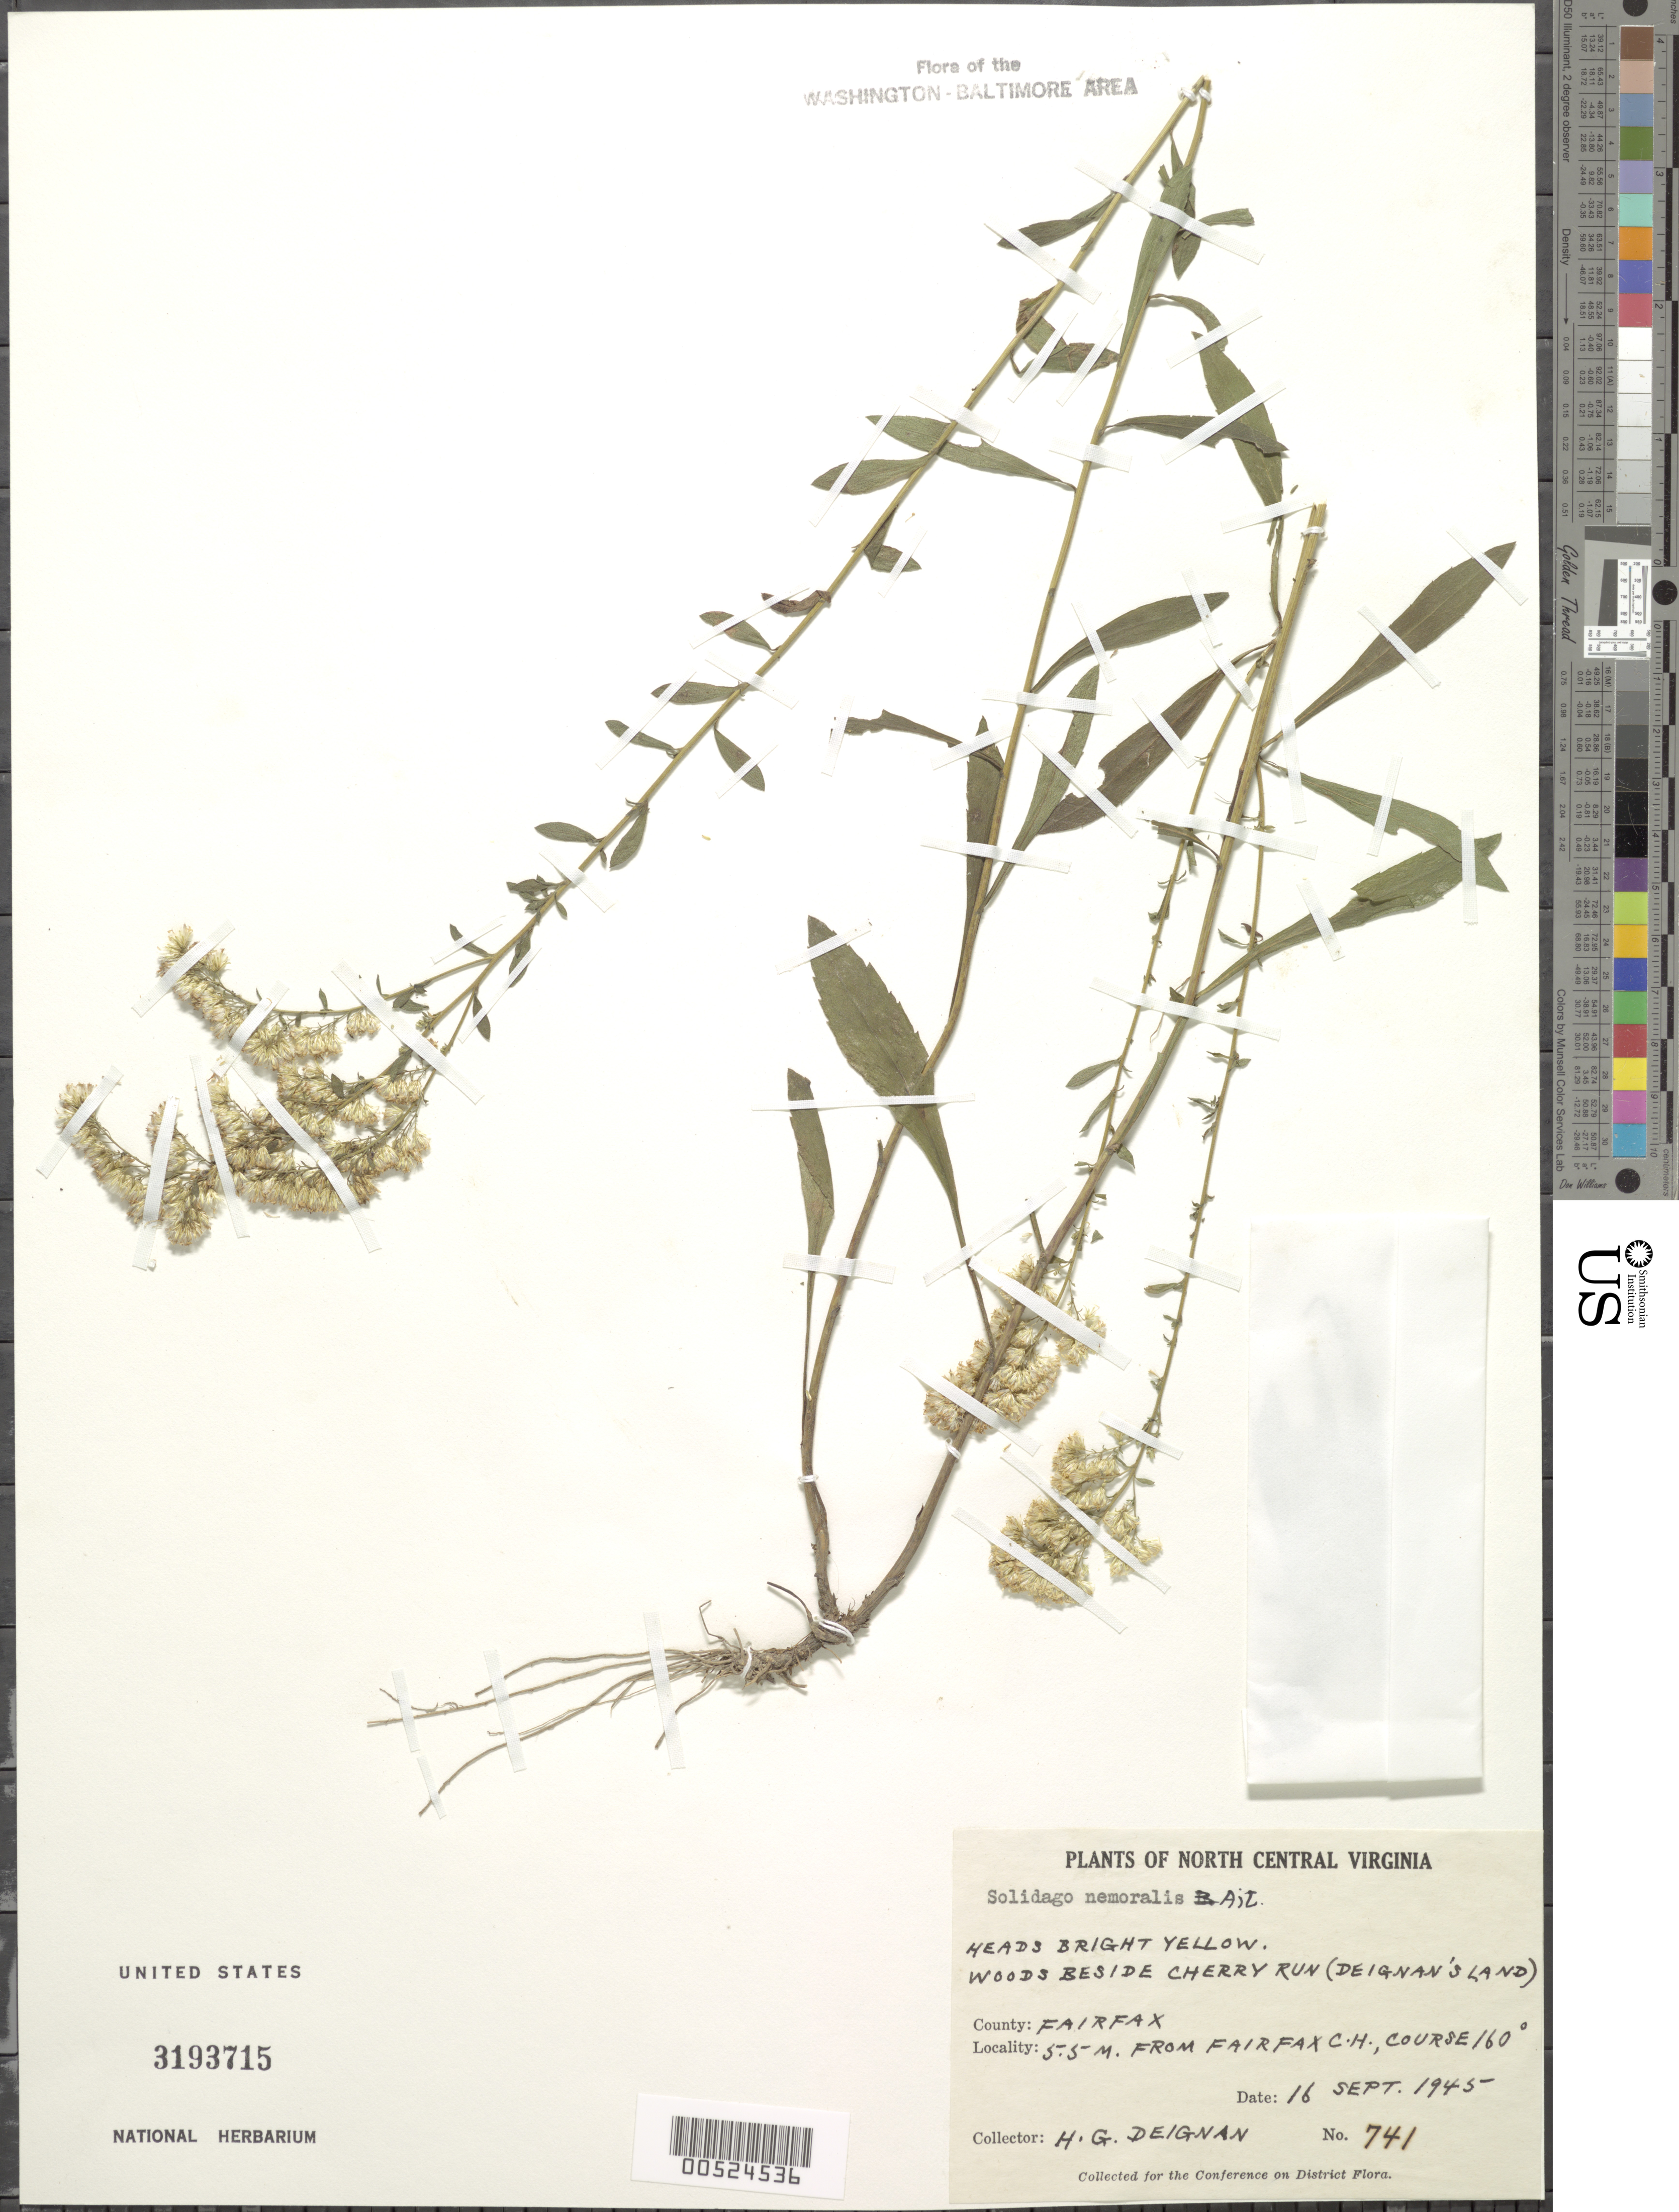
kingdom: Plantae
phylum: Tracheophyta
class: Magnoliopsida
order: Asterales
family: Asteraceae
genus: Solidago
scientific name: Solidago nemoralis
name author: Aiton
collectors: H. Deignan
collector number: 741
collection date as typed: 16 Sep 1945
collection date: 1945-09-16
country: United States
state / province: Virginia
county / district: Fairfax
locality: Fairfax Courthouse, 5.5. mi. from, beside Cherry Run (Deignan's Land)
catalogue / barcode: US 3193715